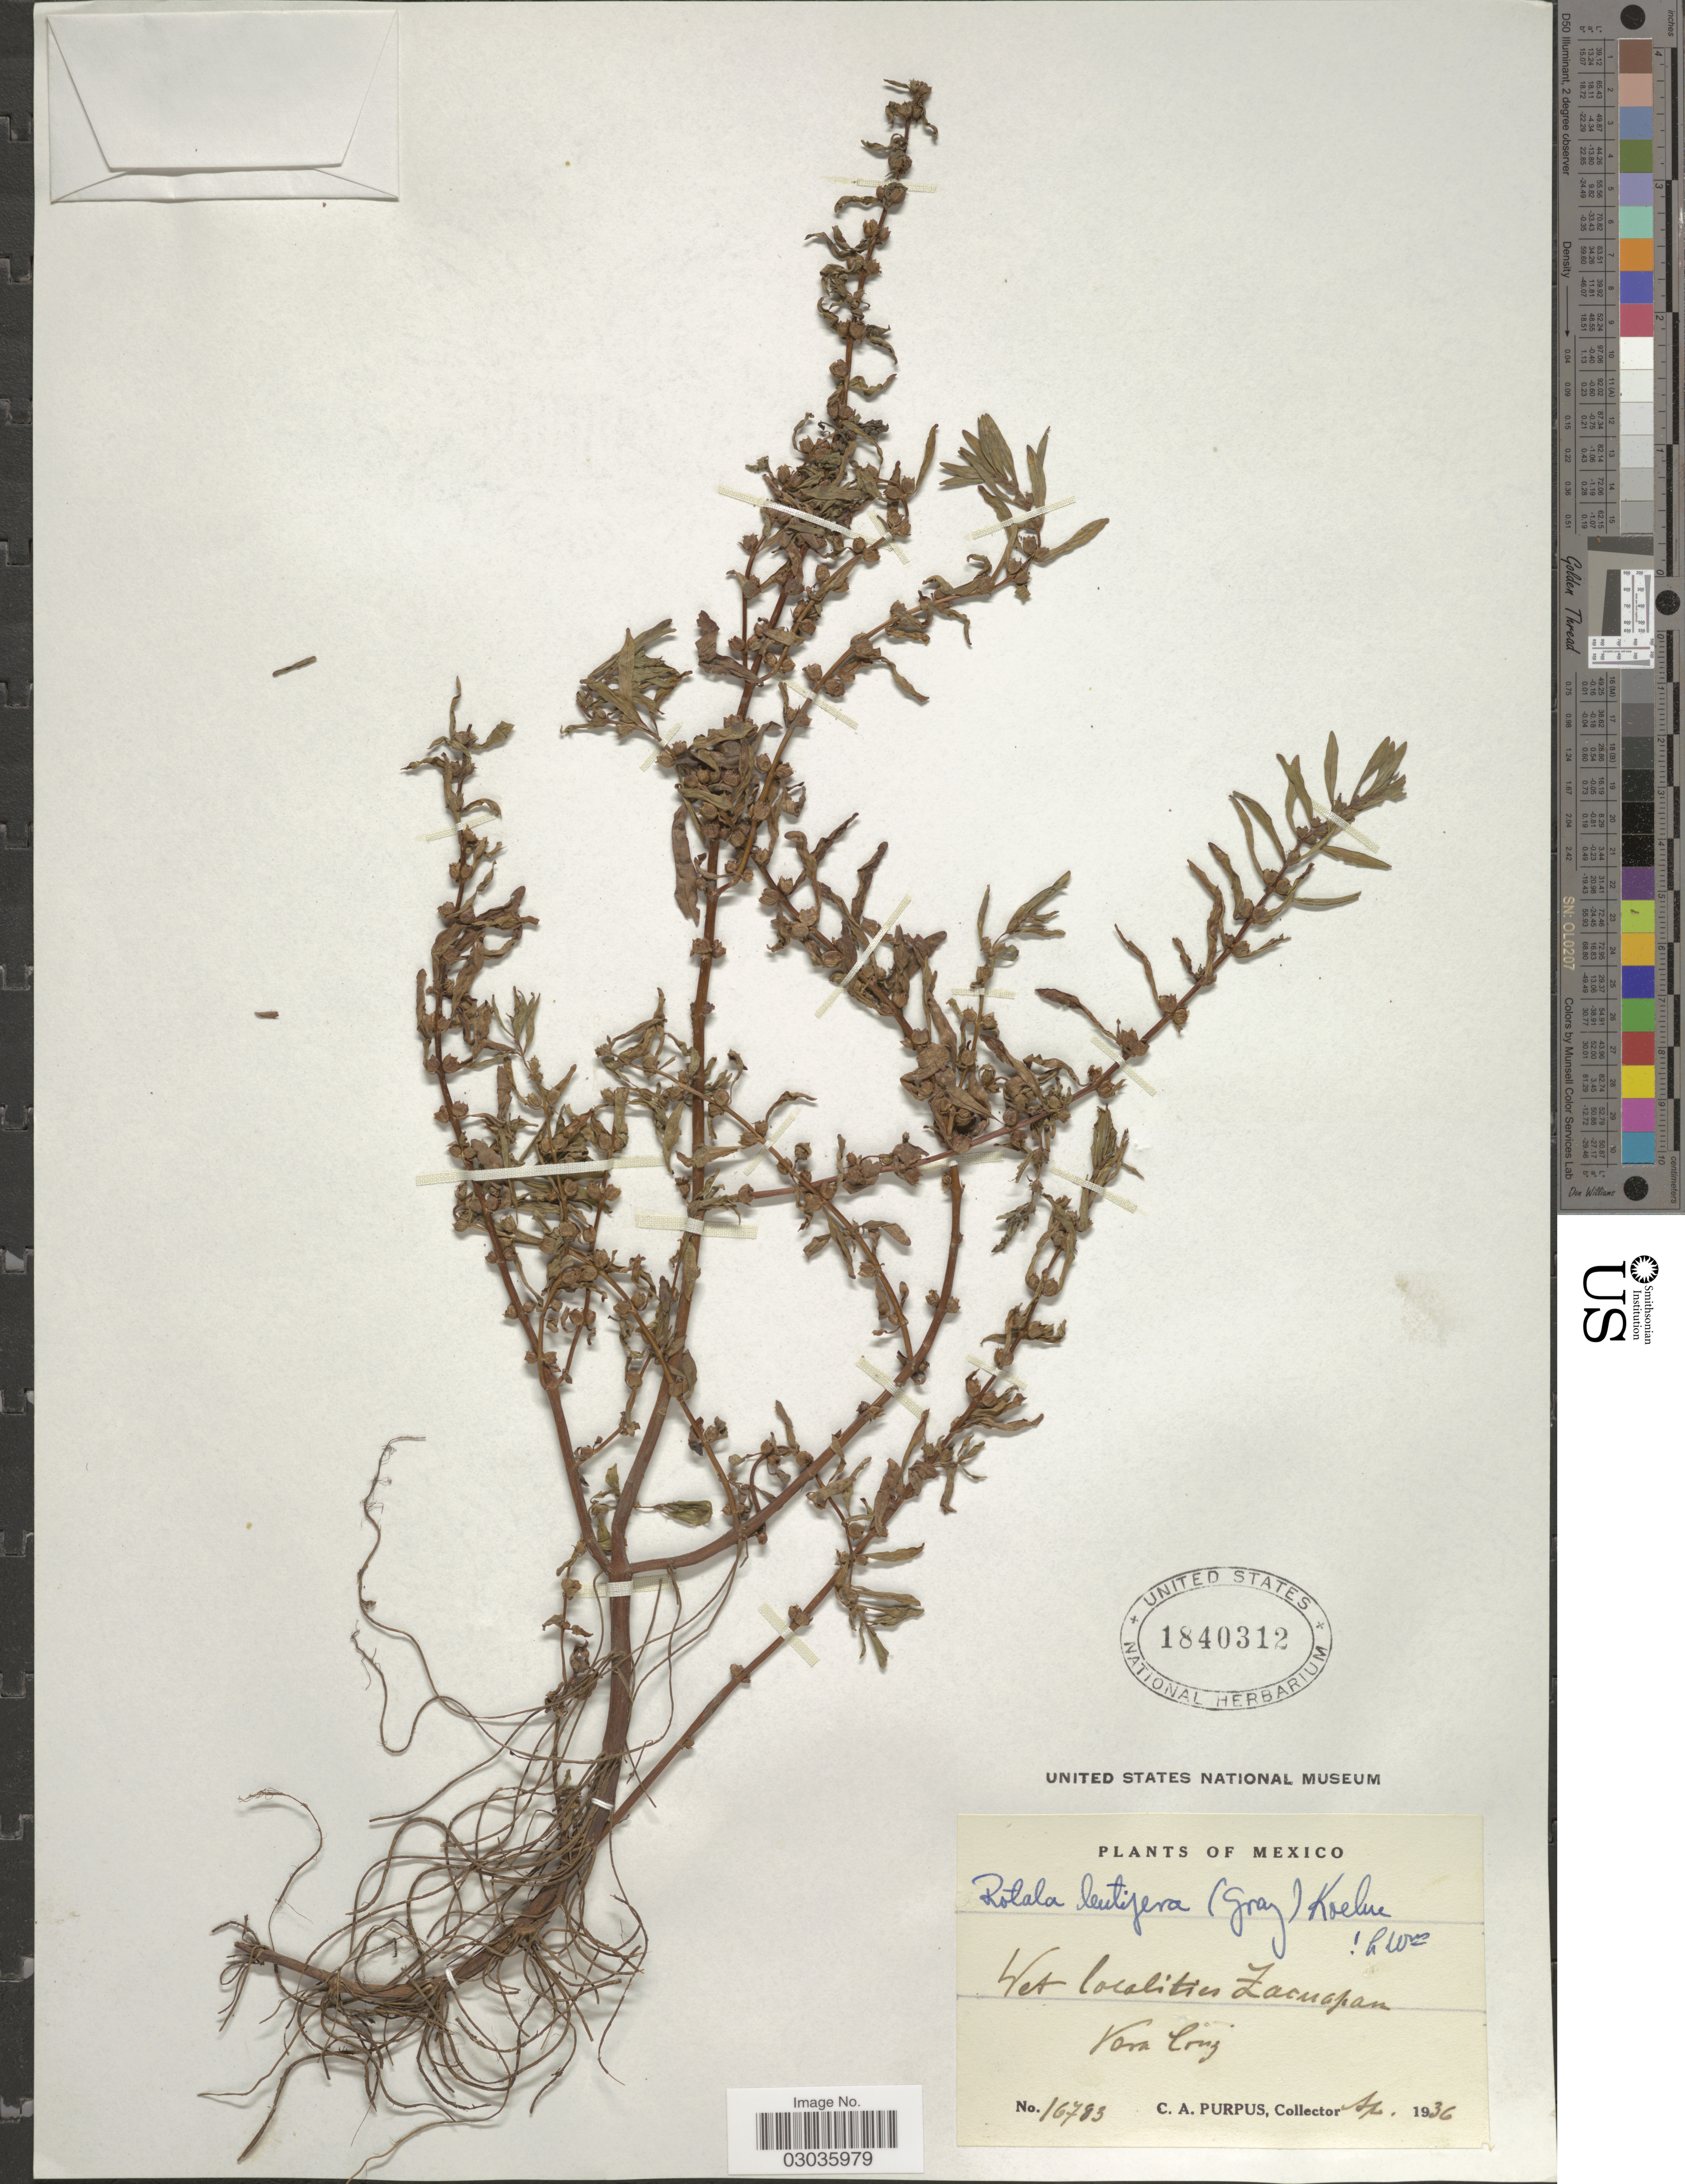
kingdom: Plantae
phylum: Tracheophyta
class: Magnoliopsida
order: Myrtales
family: Lythraceae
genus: Rotala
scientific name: Rotala dentifera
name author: (A. Gray) Koehne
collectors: C. A. Purpus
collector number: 16783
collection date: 1936-04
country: Mexico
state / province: Veracruz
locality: Zacuapan.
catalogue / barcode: US 1840312